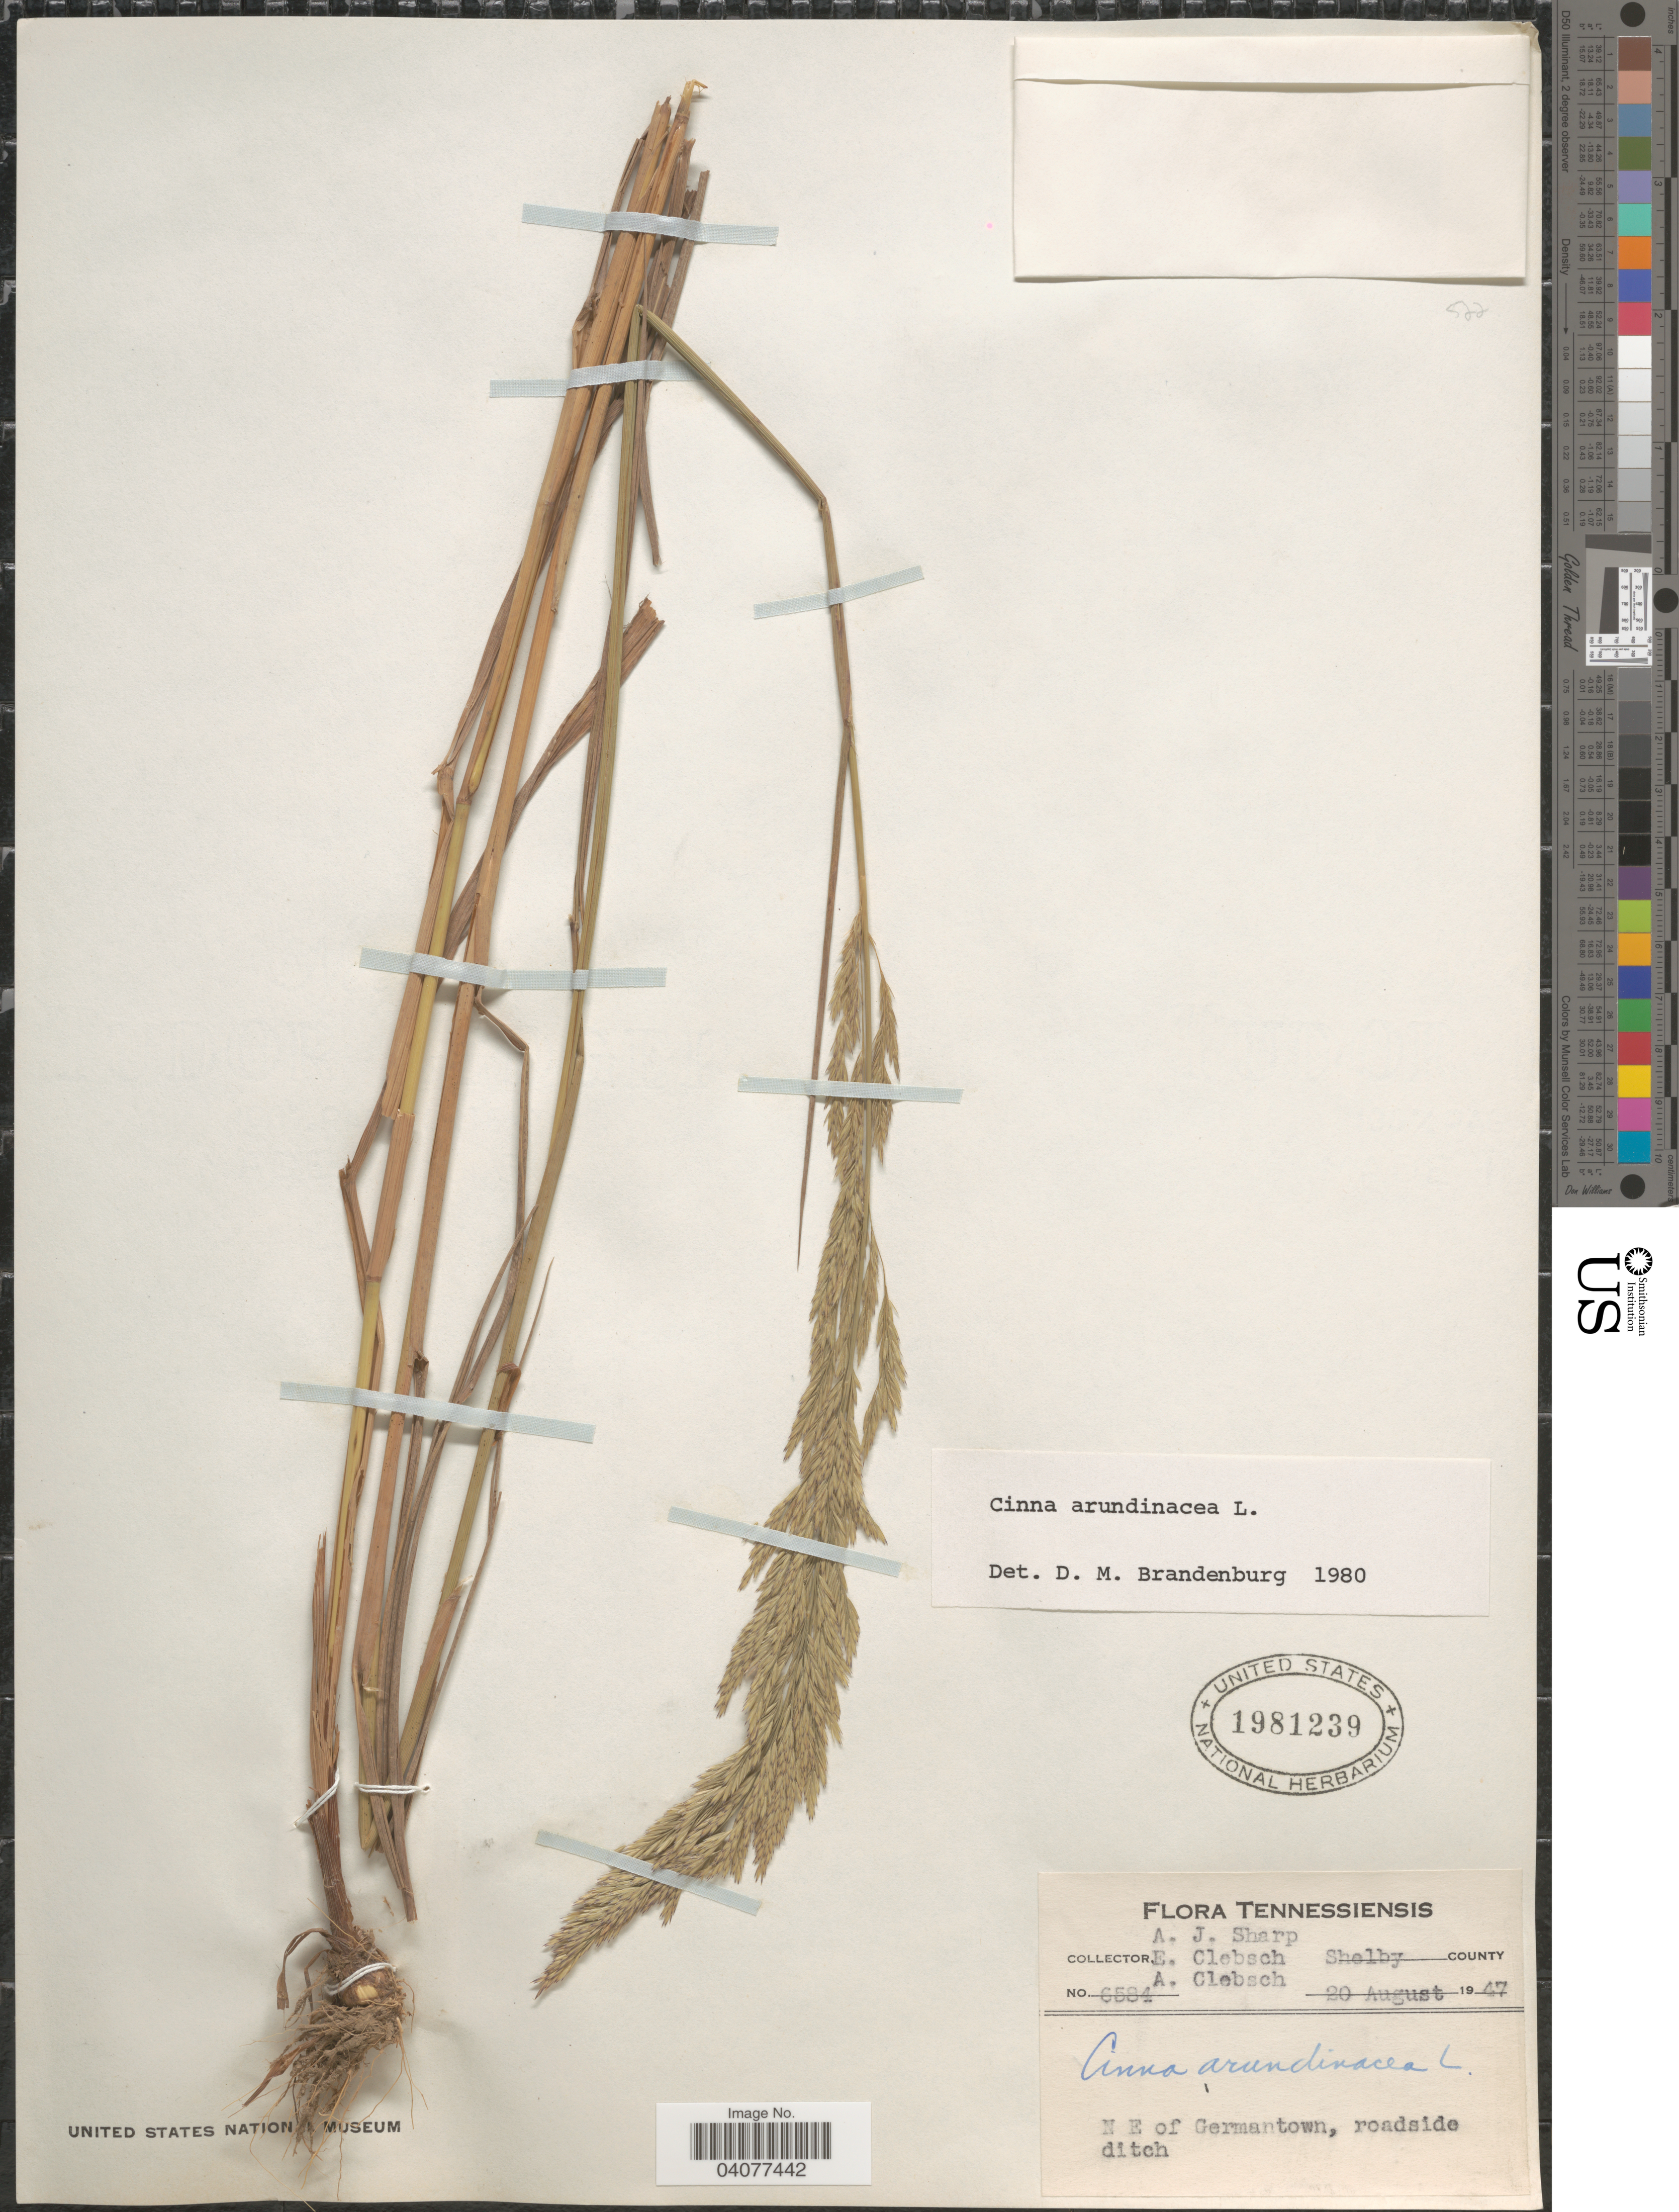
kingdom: Plantae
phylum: Tracheophyta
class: Liliopsida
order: Poales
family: Poaceae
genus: Cinna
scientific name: Cinna arundinacea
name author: L.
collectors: A. J. Sharp, E. Clebsch & A. Clebsch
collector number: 6584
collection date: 1947-08-20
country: United States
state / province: Tennessee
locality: Shelby County. N E of Germantown, roadside ditch.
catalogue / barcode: US 1981239